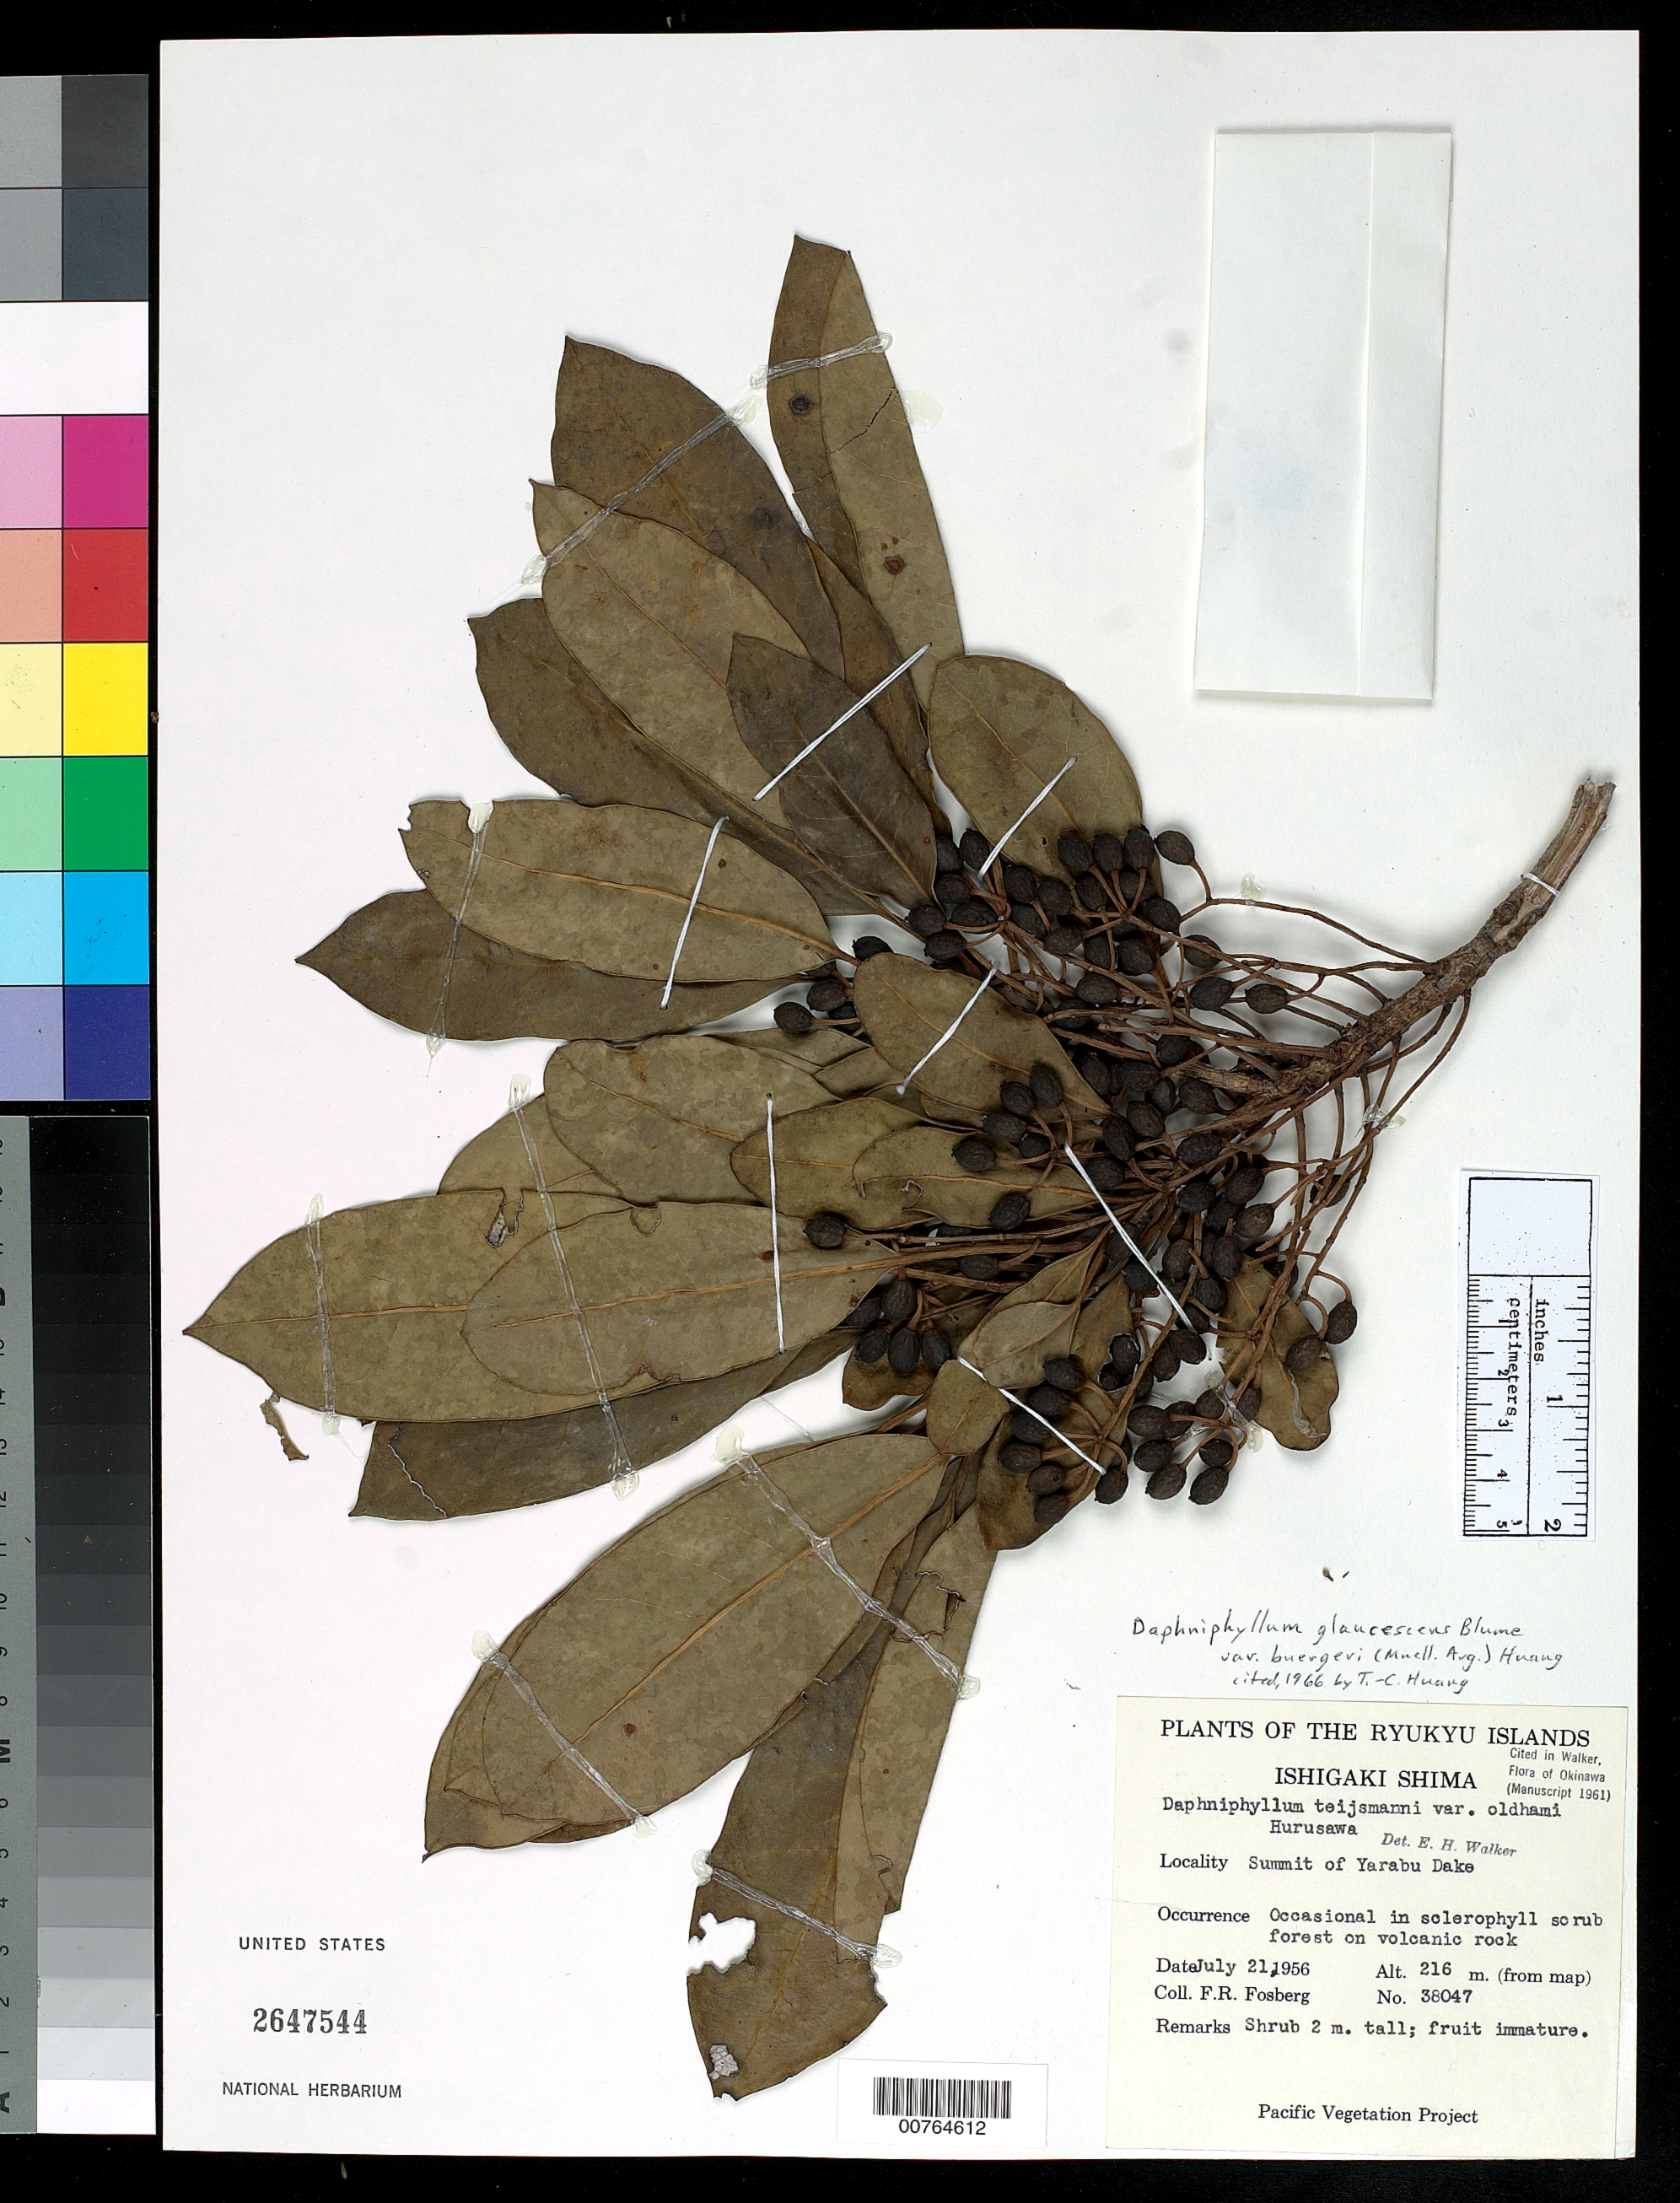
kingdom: Plantae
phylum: Tracheophyta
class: Magnoliopsida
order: Saxifragales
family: Daphniphyllaceae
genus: Daphniphyllum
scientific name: Daphniphyllum glaucescens var. buergeri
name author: (Müll. Arg.) T. C. Huang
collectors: F. R. Fosberg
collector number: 38047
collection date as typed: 21 Jul 1956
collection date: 1956-07-21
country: Japan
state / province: Okinawa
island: Ryukyu Is.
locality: Yarabu-dake, Ishigaki Shima.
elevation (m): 216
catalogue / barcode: US 2647544